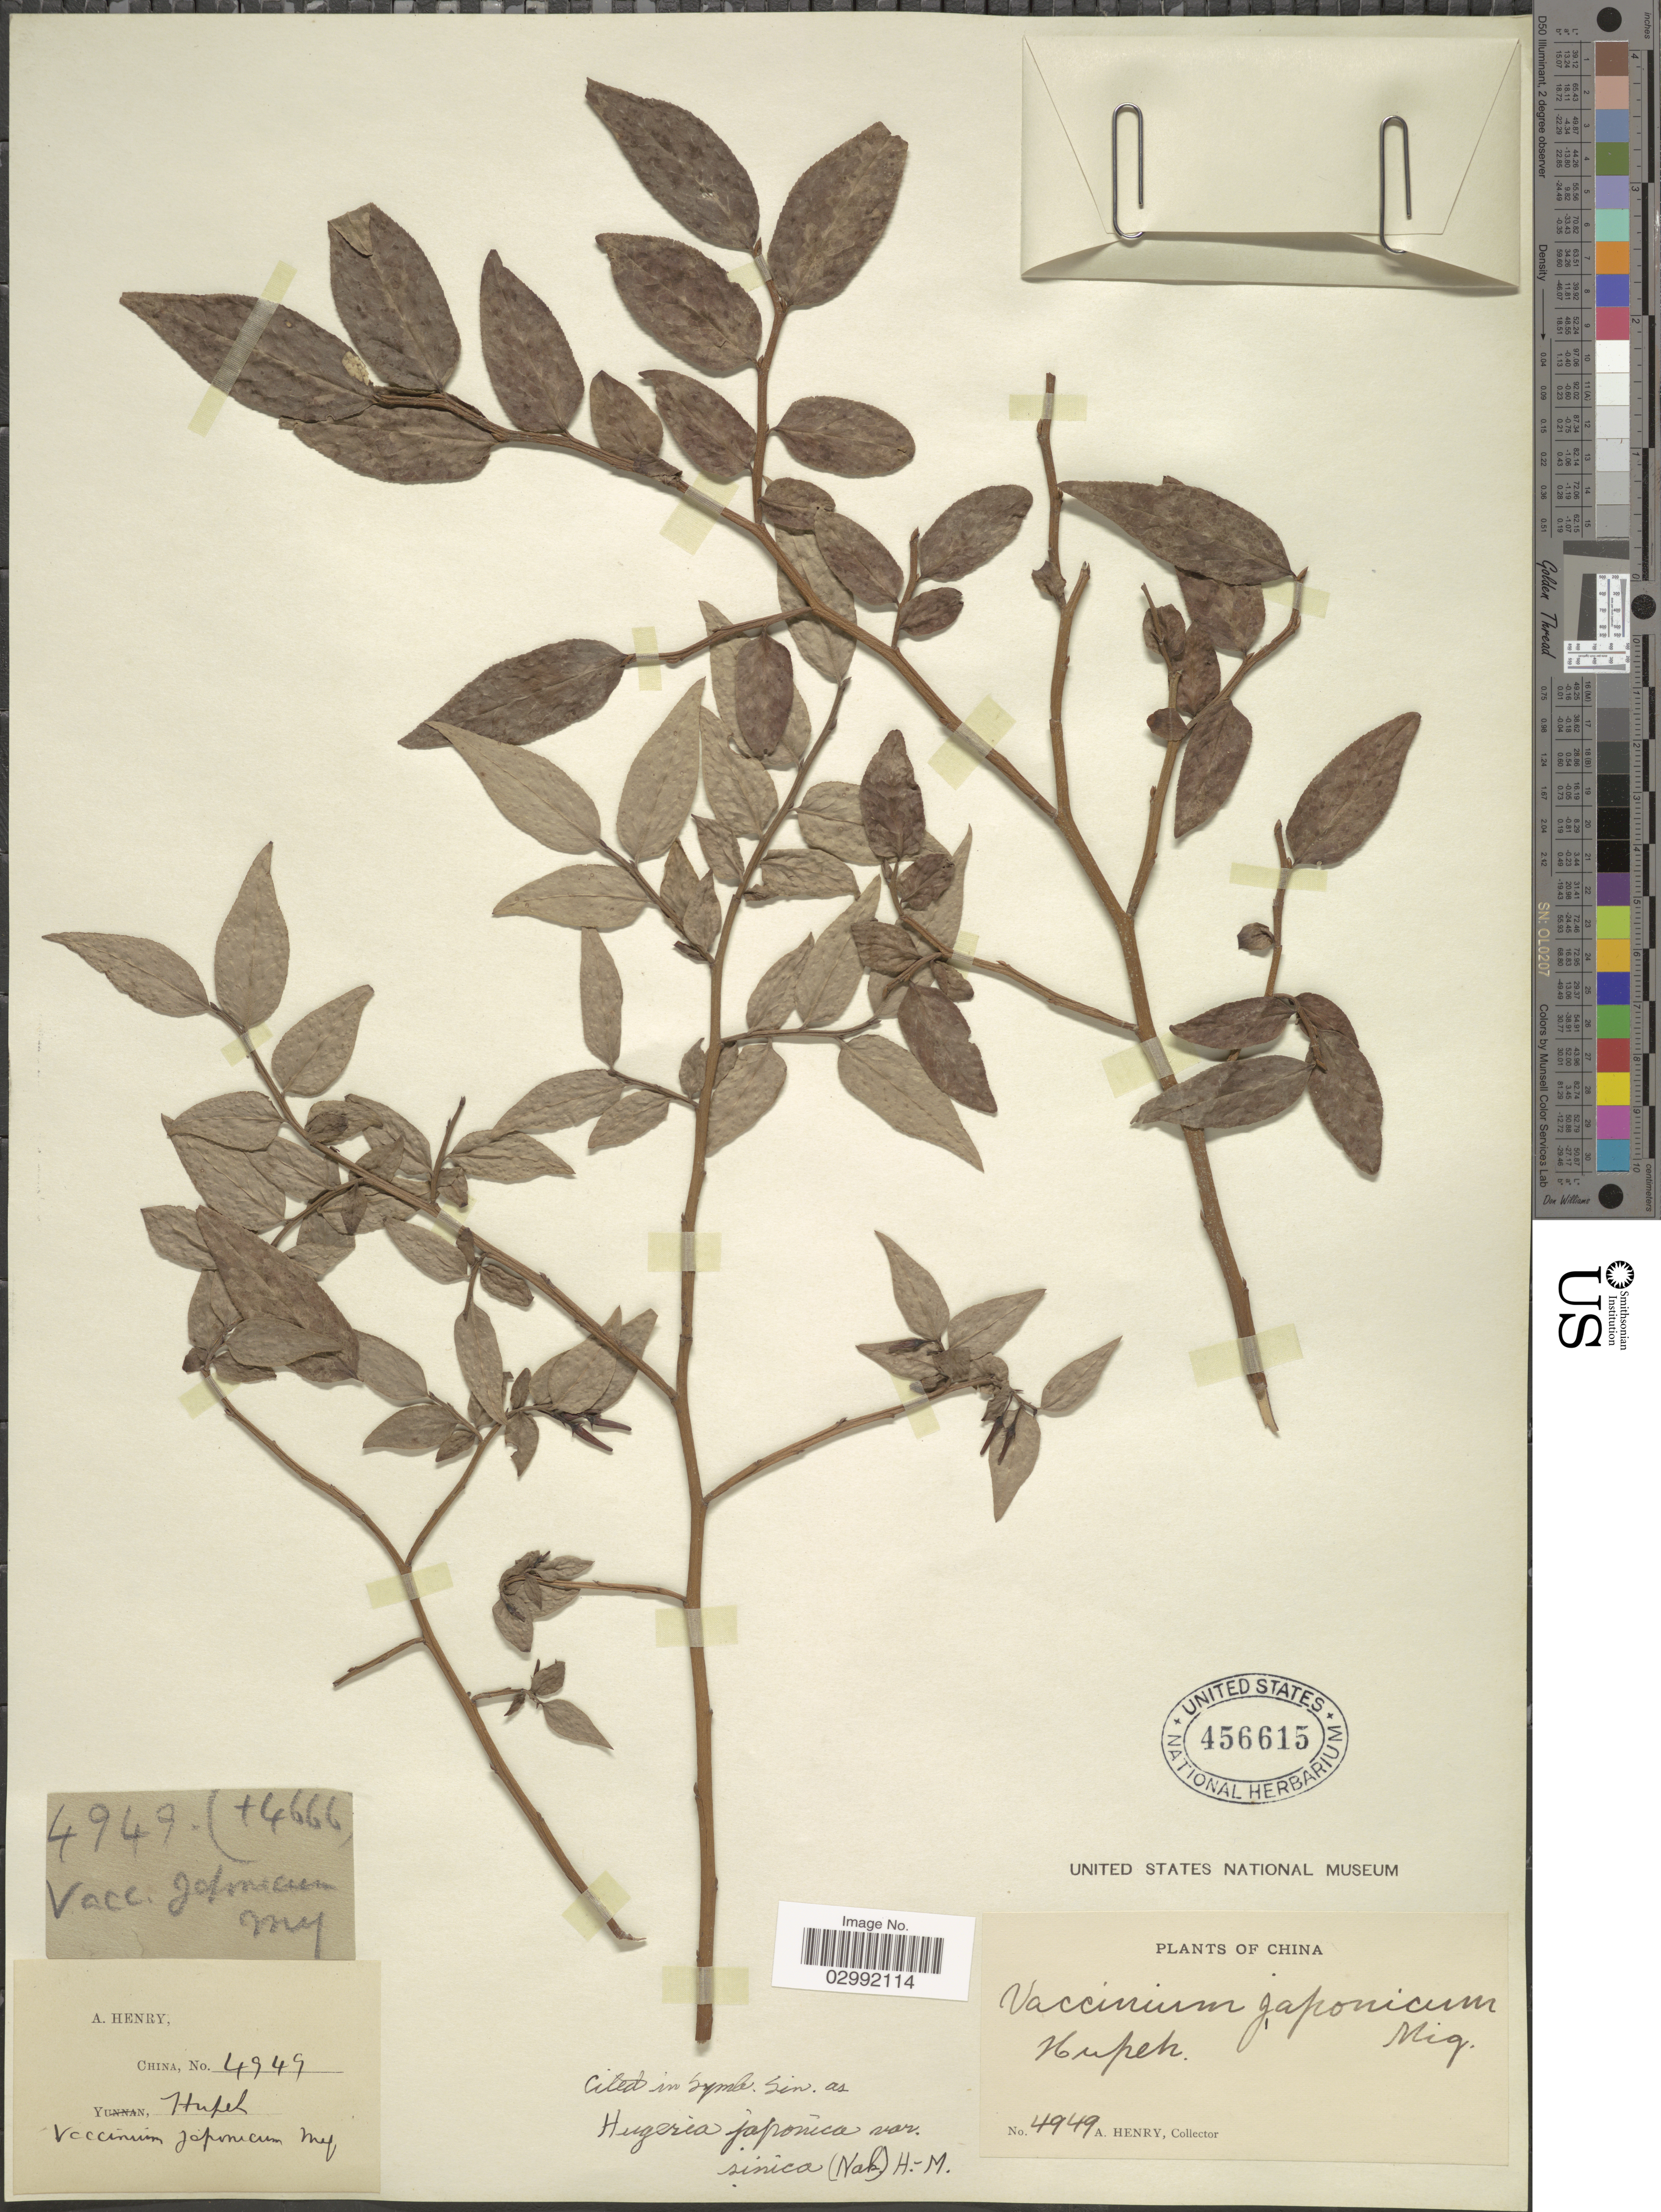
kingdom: Plantae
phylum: Tracheophyta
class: Magnoliopsida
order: Ericales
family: Ericaceae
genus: Vaccinium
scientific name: Vaccinium japonicum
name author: Miq.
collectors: A. Henry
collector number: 4949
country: China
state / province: Hubei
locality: Hupeh.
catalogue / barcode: US 456615